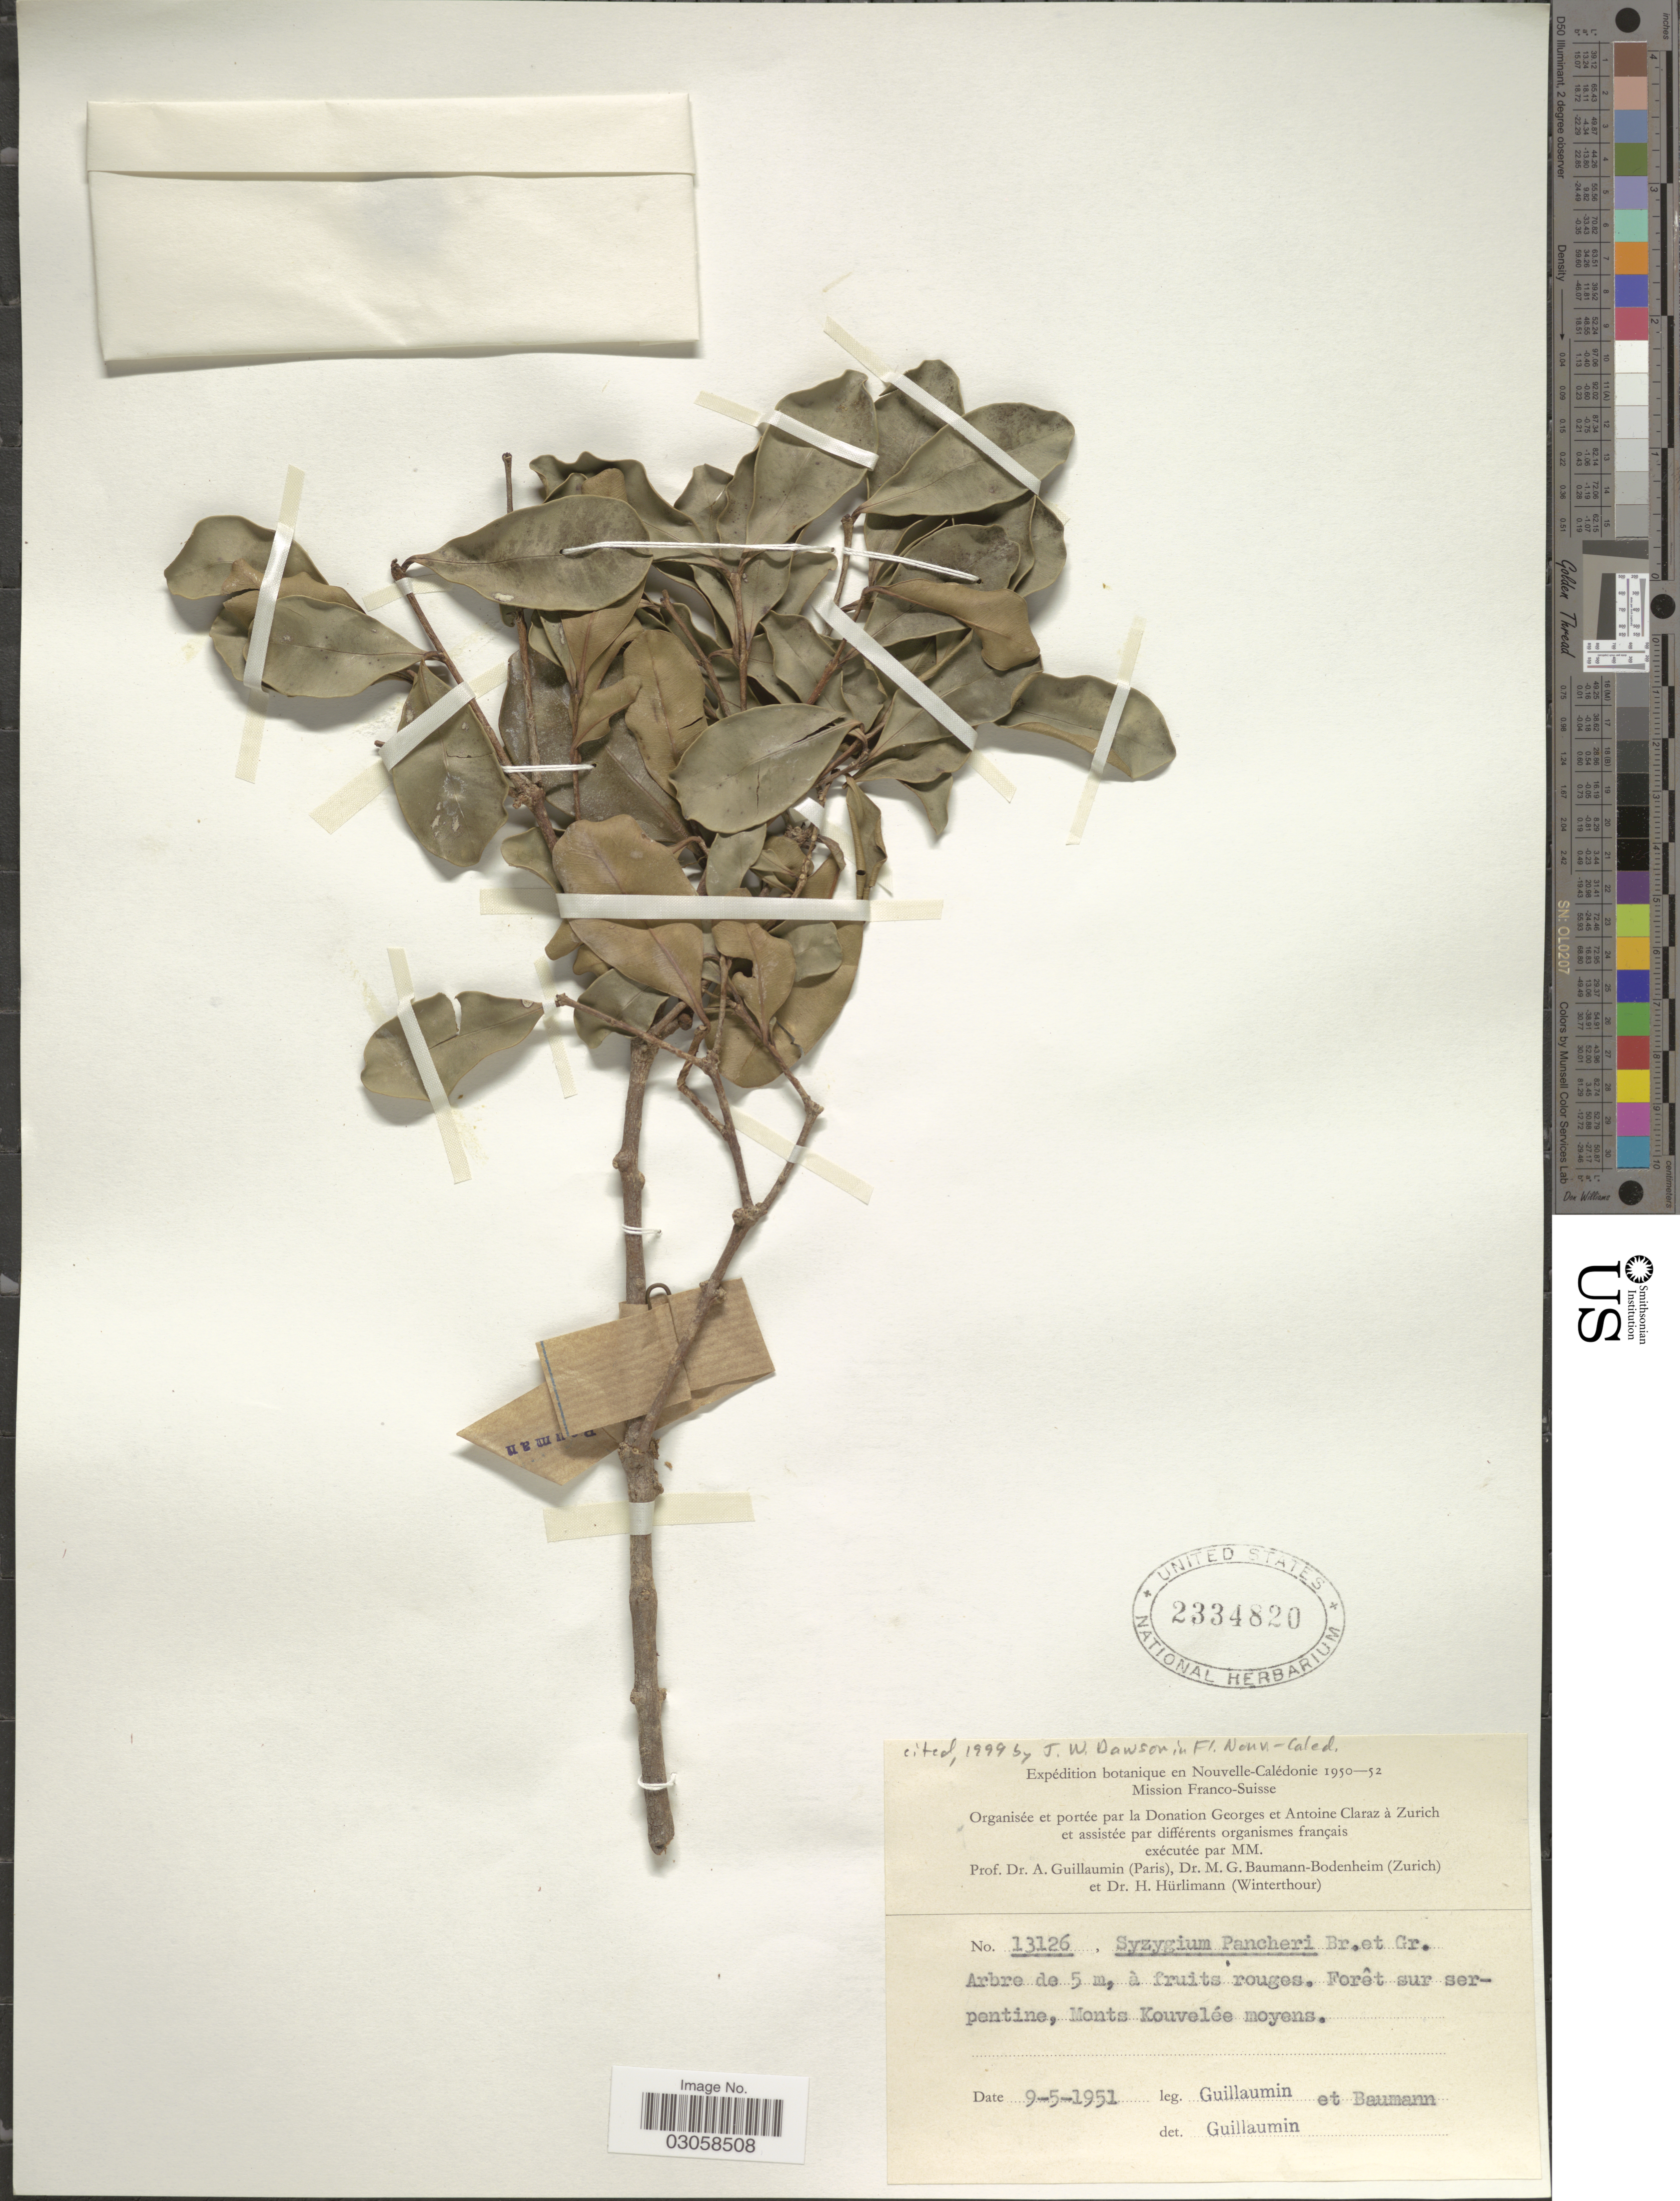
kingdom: Plantae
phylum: Tracheophyta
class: Magnoliopsida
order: Myrtales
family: Myrtaceae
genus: Syzygium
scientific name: Syzygium pancheri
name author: Brongn. & Gris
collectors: A. Guillaumin & M. G. Baumann-Bodenheim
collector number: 13126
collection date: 1951-05-09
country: New Caledonia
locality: Nouvelle-Calédonie. Forêt sur serpentine, Monts Kouvelée moyens.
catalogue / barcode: US 2334820